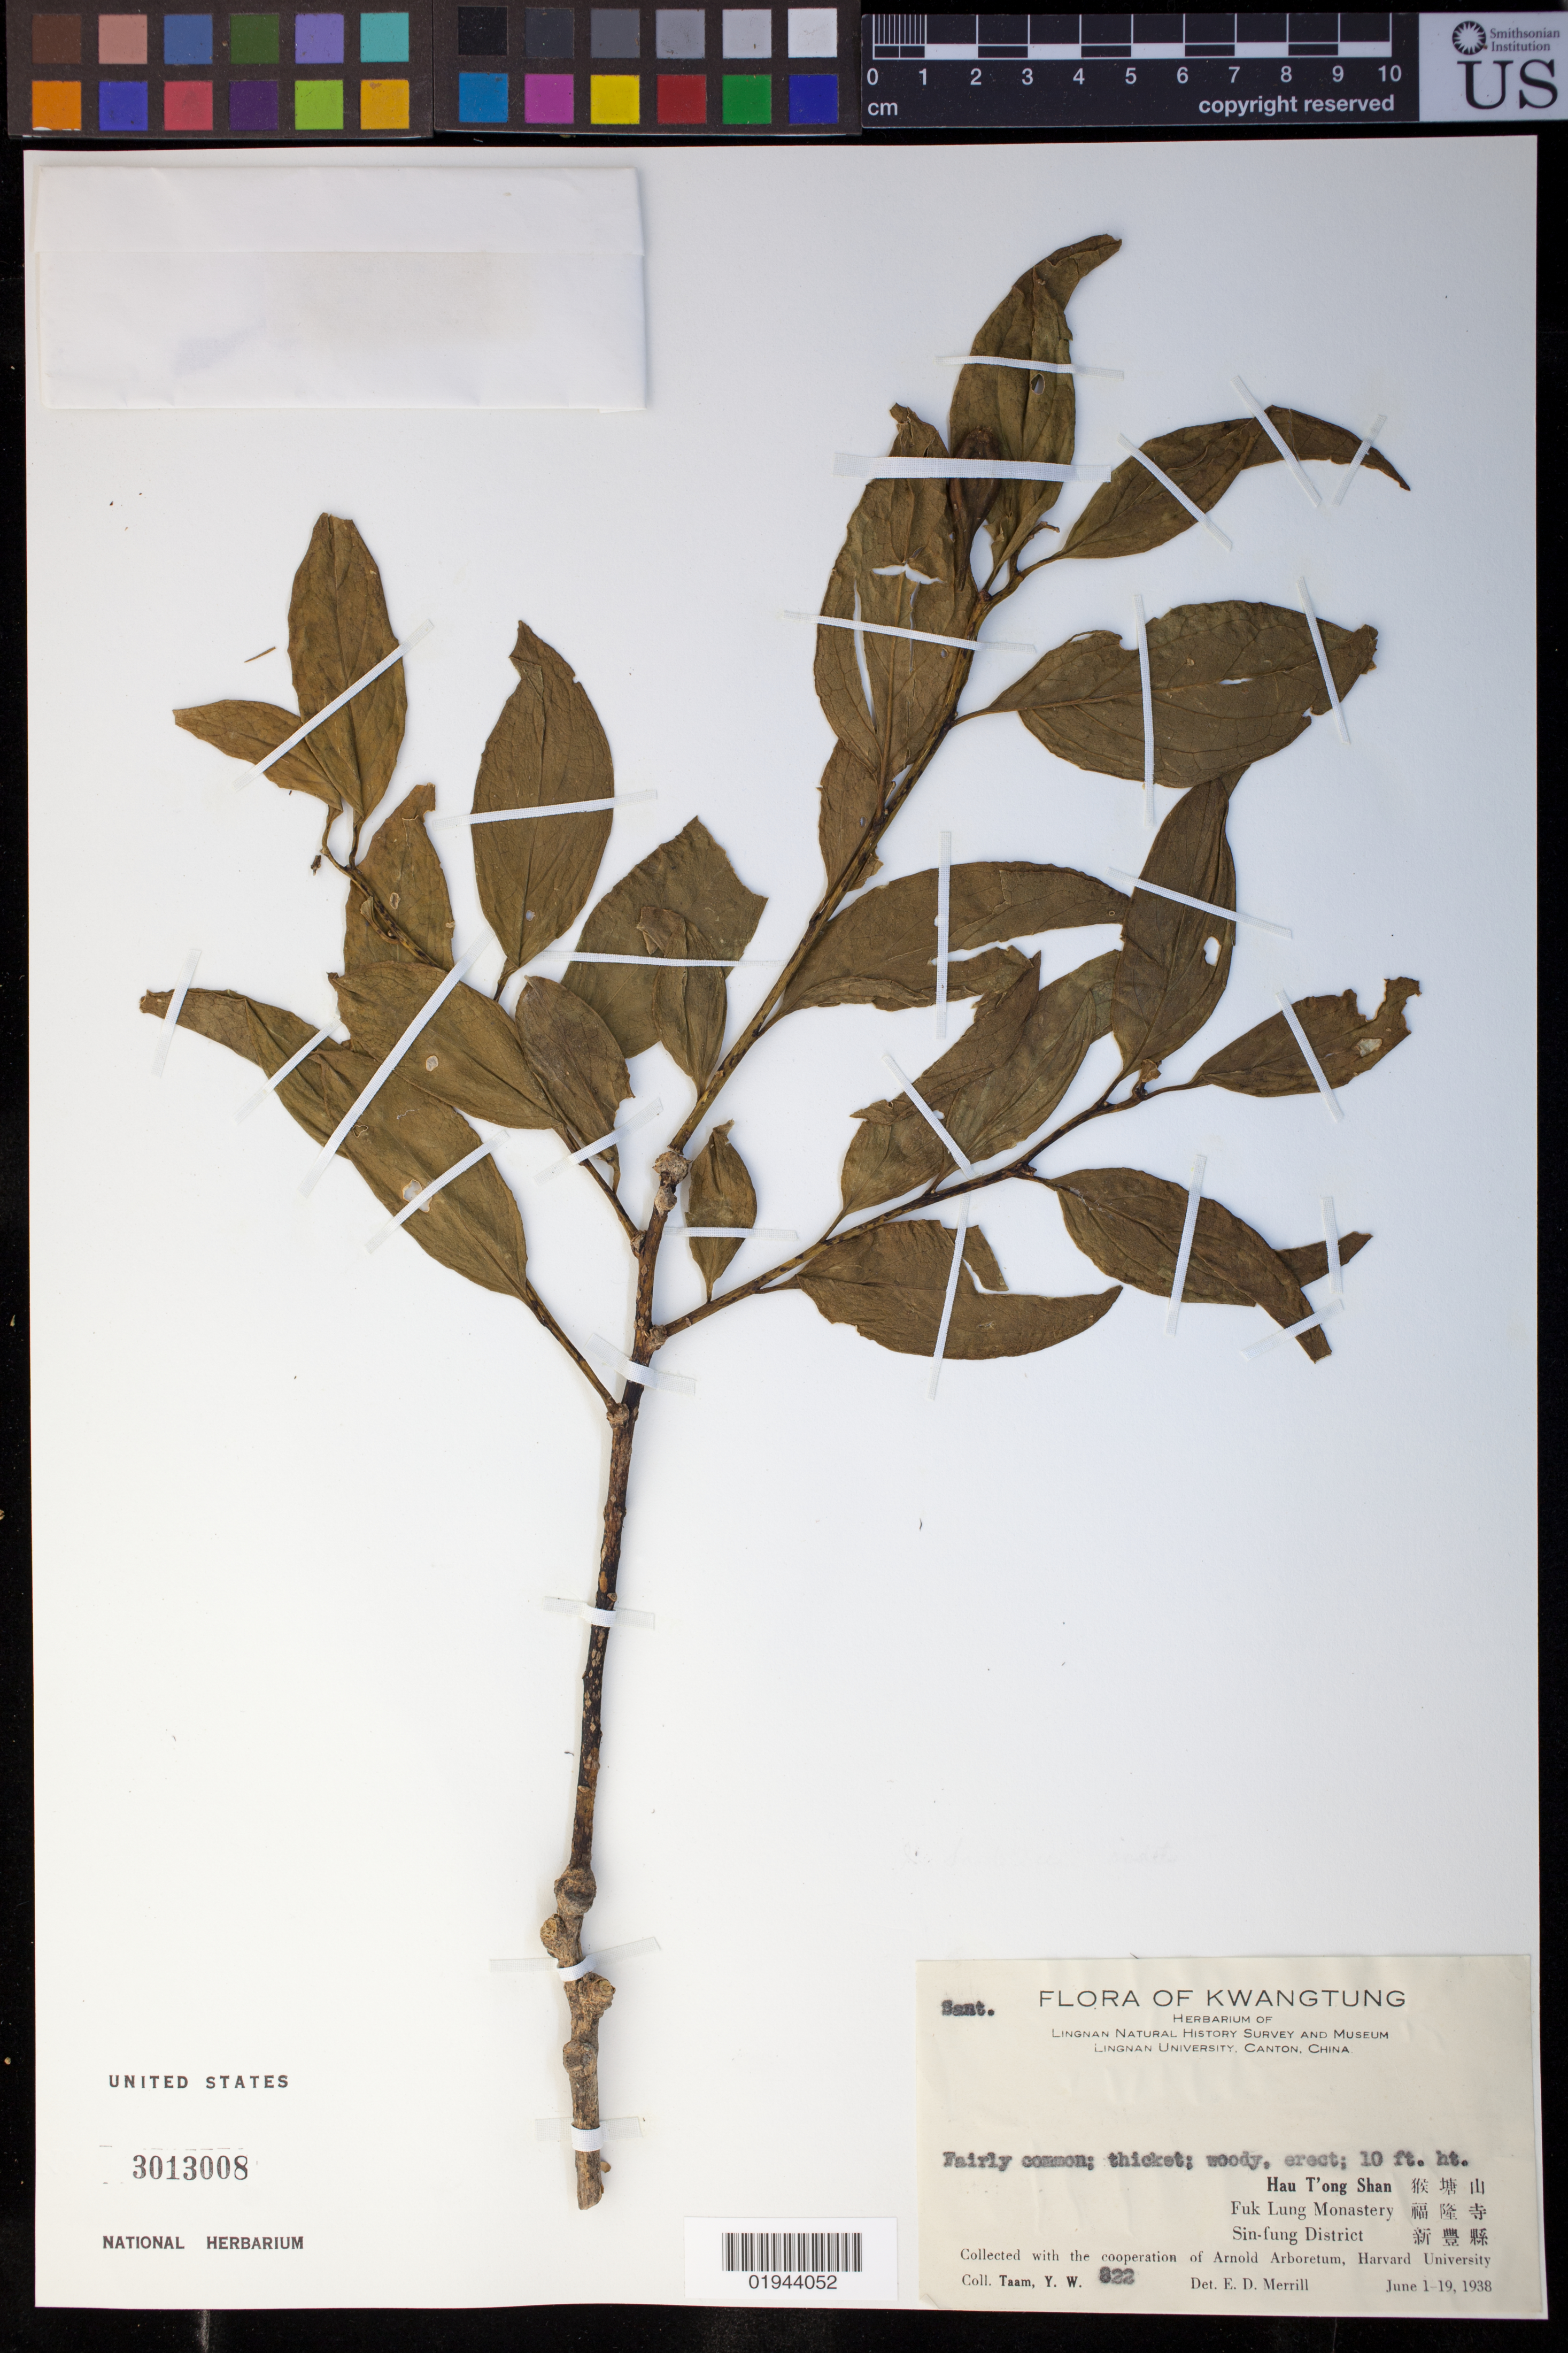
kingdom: Plantae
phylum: Tracheophyta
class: Magnoliopsida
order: Santalales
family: Santalaceae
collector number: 822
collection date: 1938-06-01/1938-06-19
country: China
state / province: Guangdong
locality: Hau T'ong Shan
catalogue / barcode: US 3013008